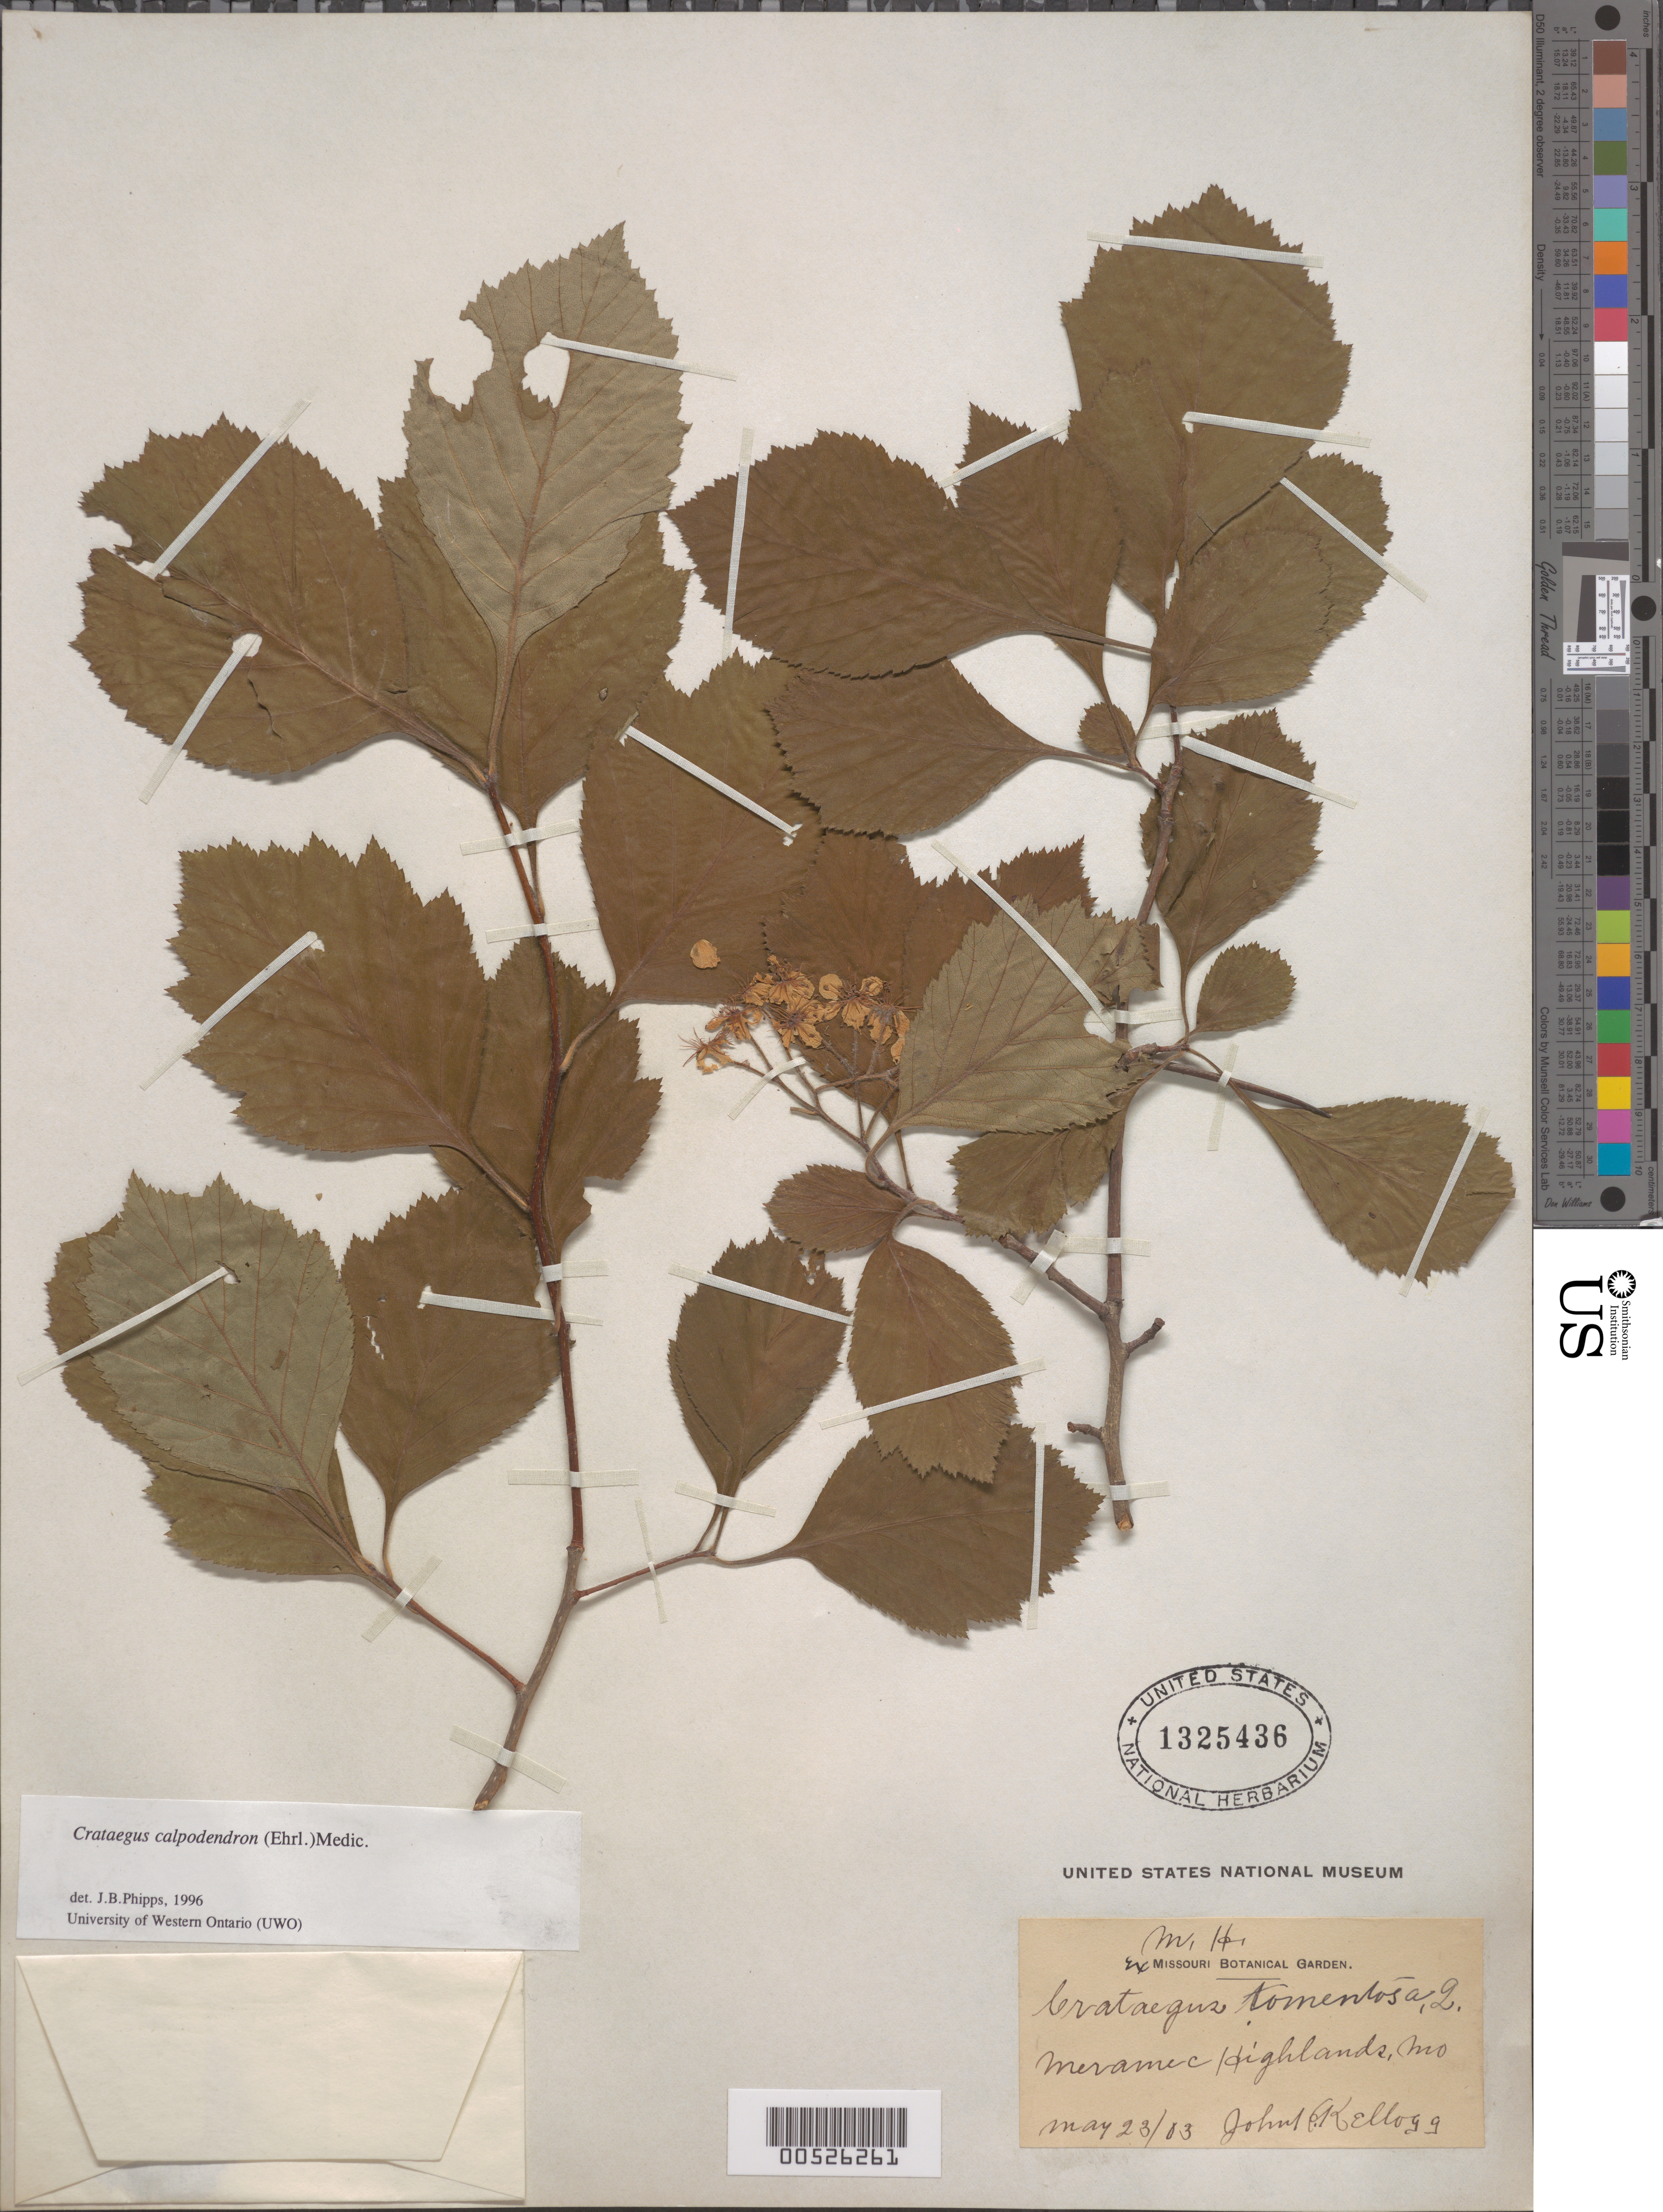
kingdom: Plantae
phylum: Tracheophyta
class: Magnoliopsida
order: Rosales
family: Rosaceae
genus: Crataegus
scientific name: Crataegus calpodendron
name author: (Ehrh.) Medik.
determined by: Phipps, James B., (UWO), University of Western Ontario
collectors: J. F. Kellogg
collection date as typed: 23 May 1903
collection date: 1903-05-23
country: United States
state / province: Missouri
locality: Meramec Highlands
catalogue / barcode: US 1325436